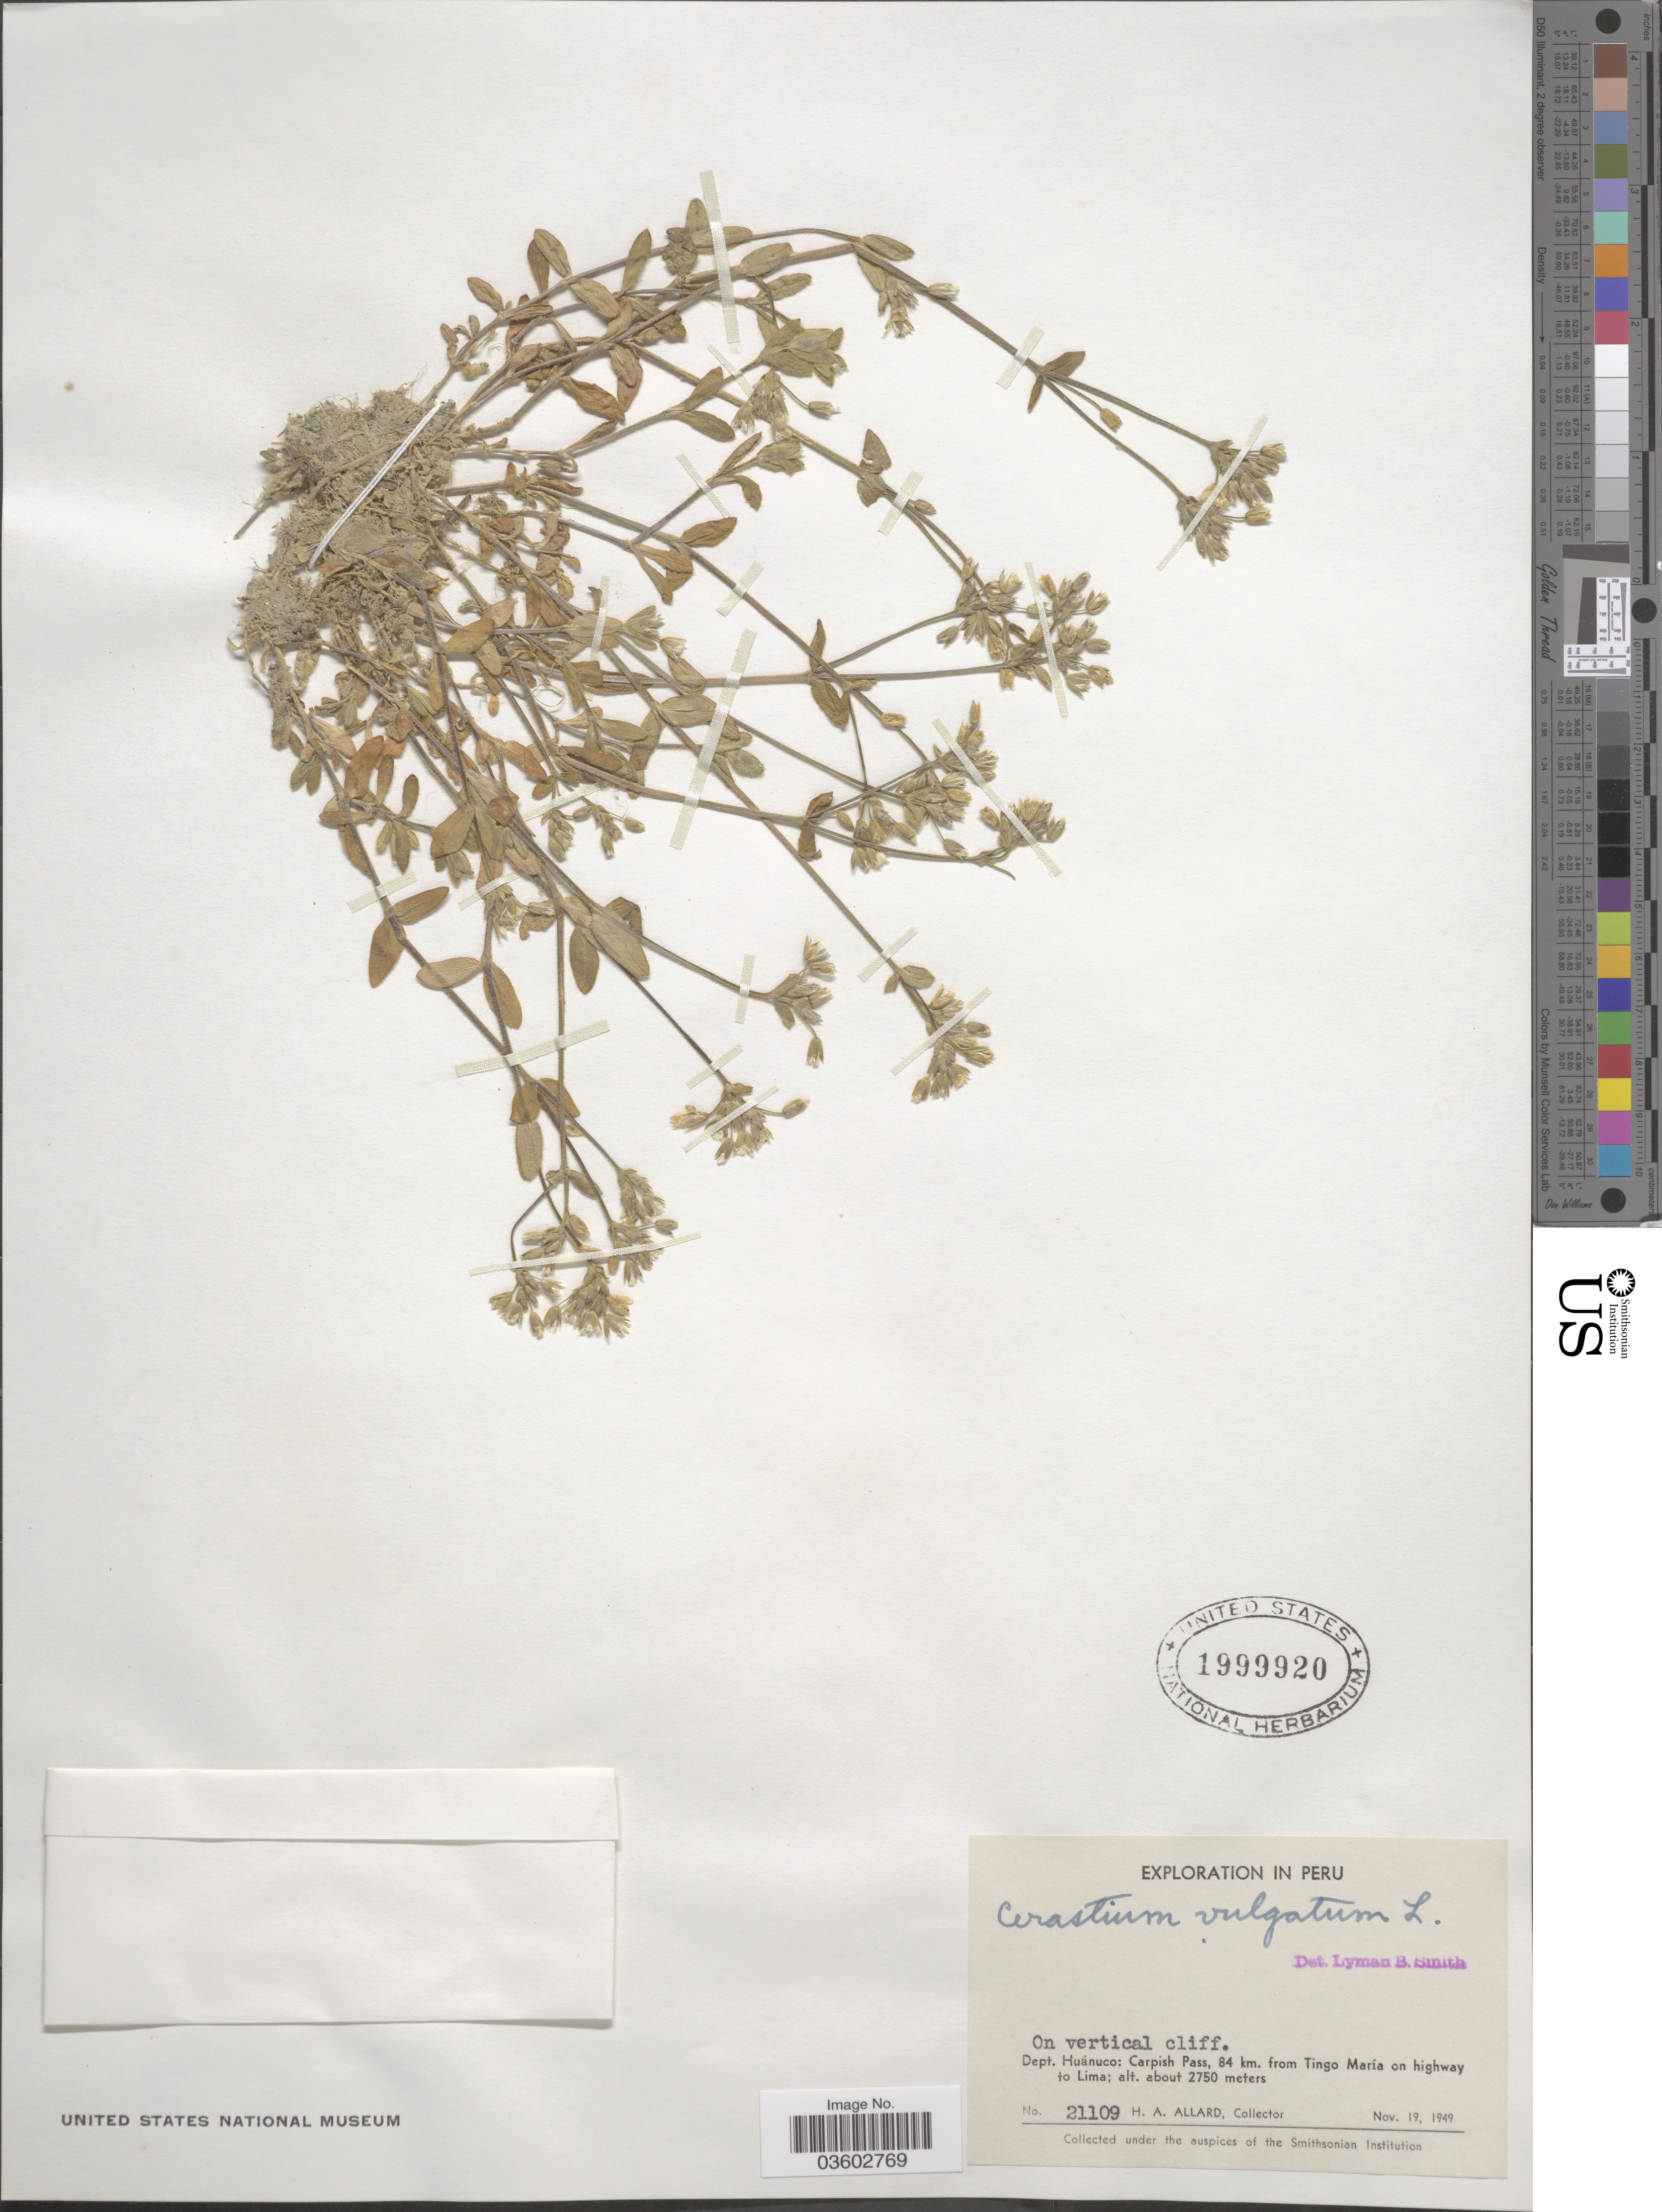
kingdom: Plantae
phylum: Tracheophyta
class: Magnoliopsida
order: Caryophyllales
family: Caryophyllaceae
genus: Cerastium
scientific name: Cerastium vulgatum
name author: L.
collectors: H. A. Allard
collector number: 21109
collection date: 1949-11-19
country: Peru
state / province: Huánuco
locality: Dept. Huánuco: Carpish Pass, 84 km. from Tingo María on highway to Lima.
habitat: on vertical cliff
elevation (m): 2750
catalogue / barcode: US 1999920